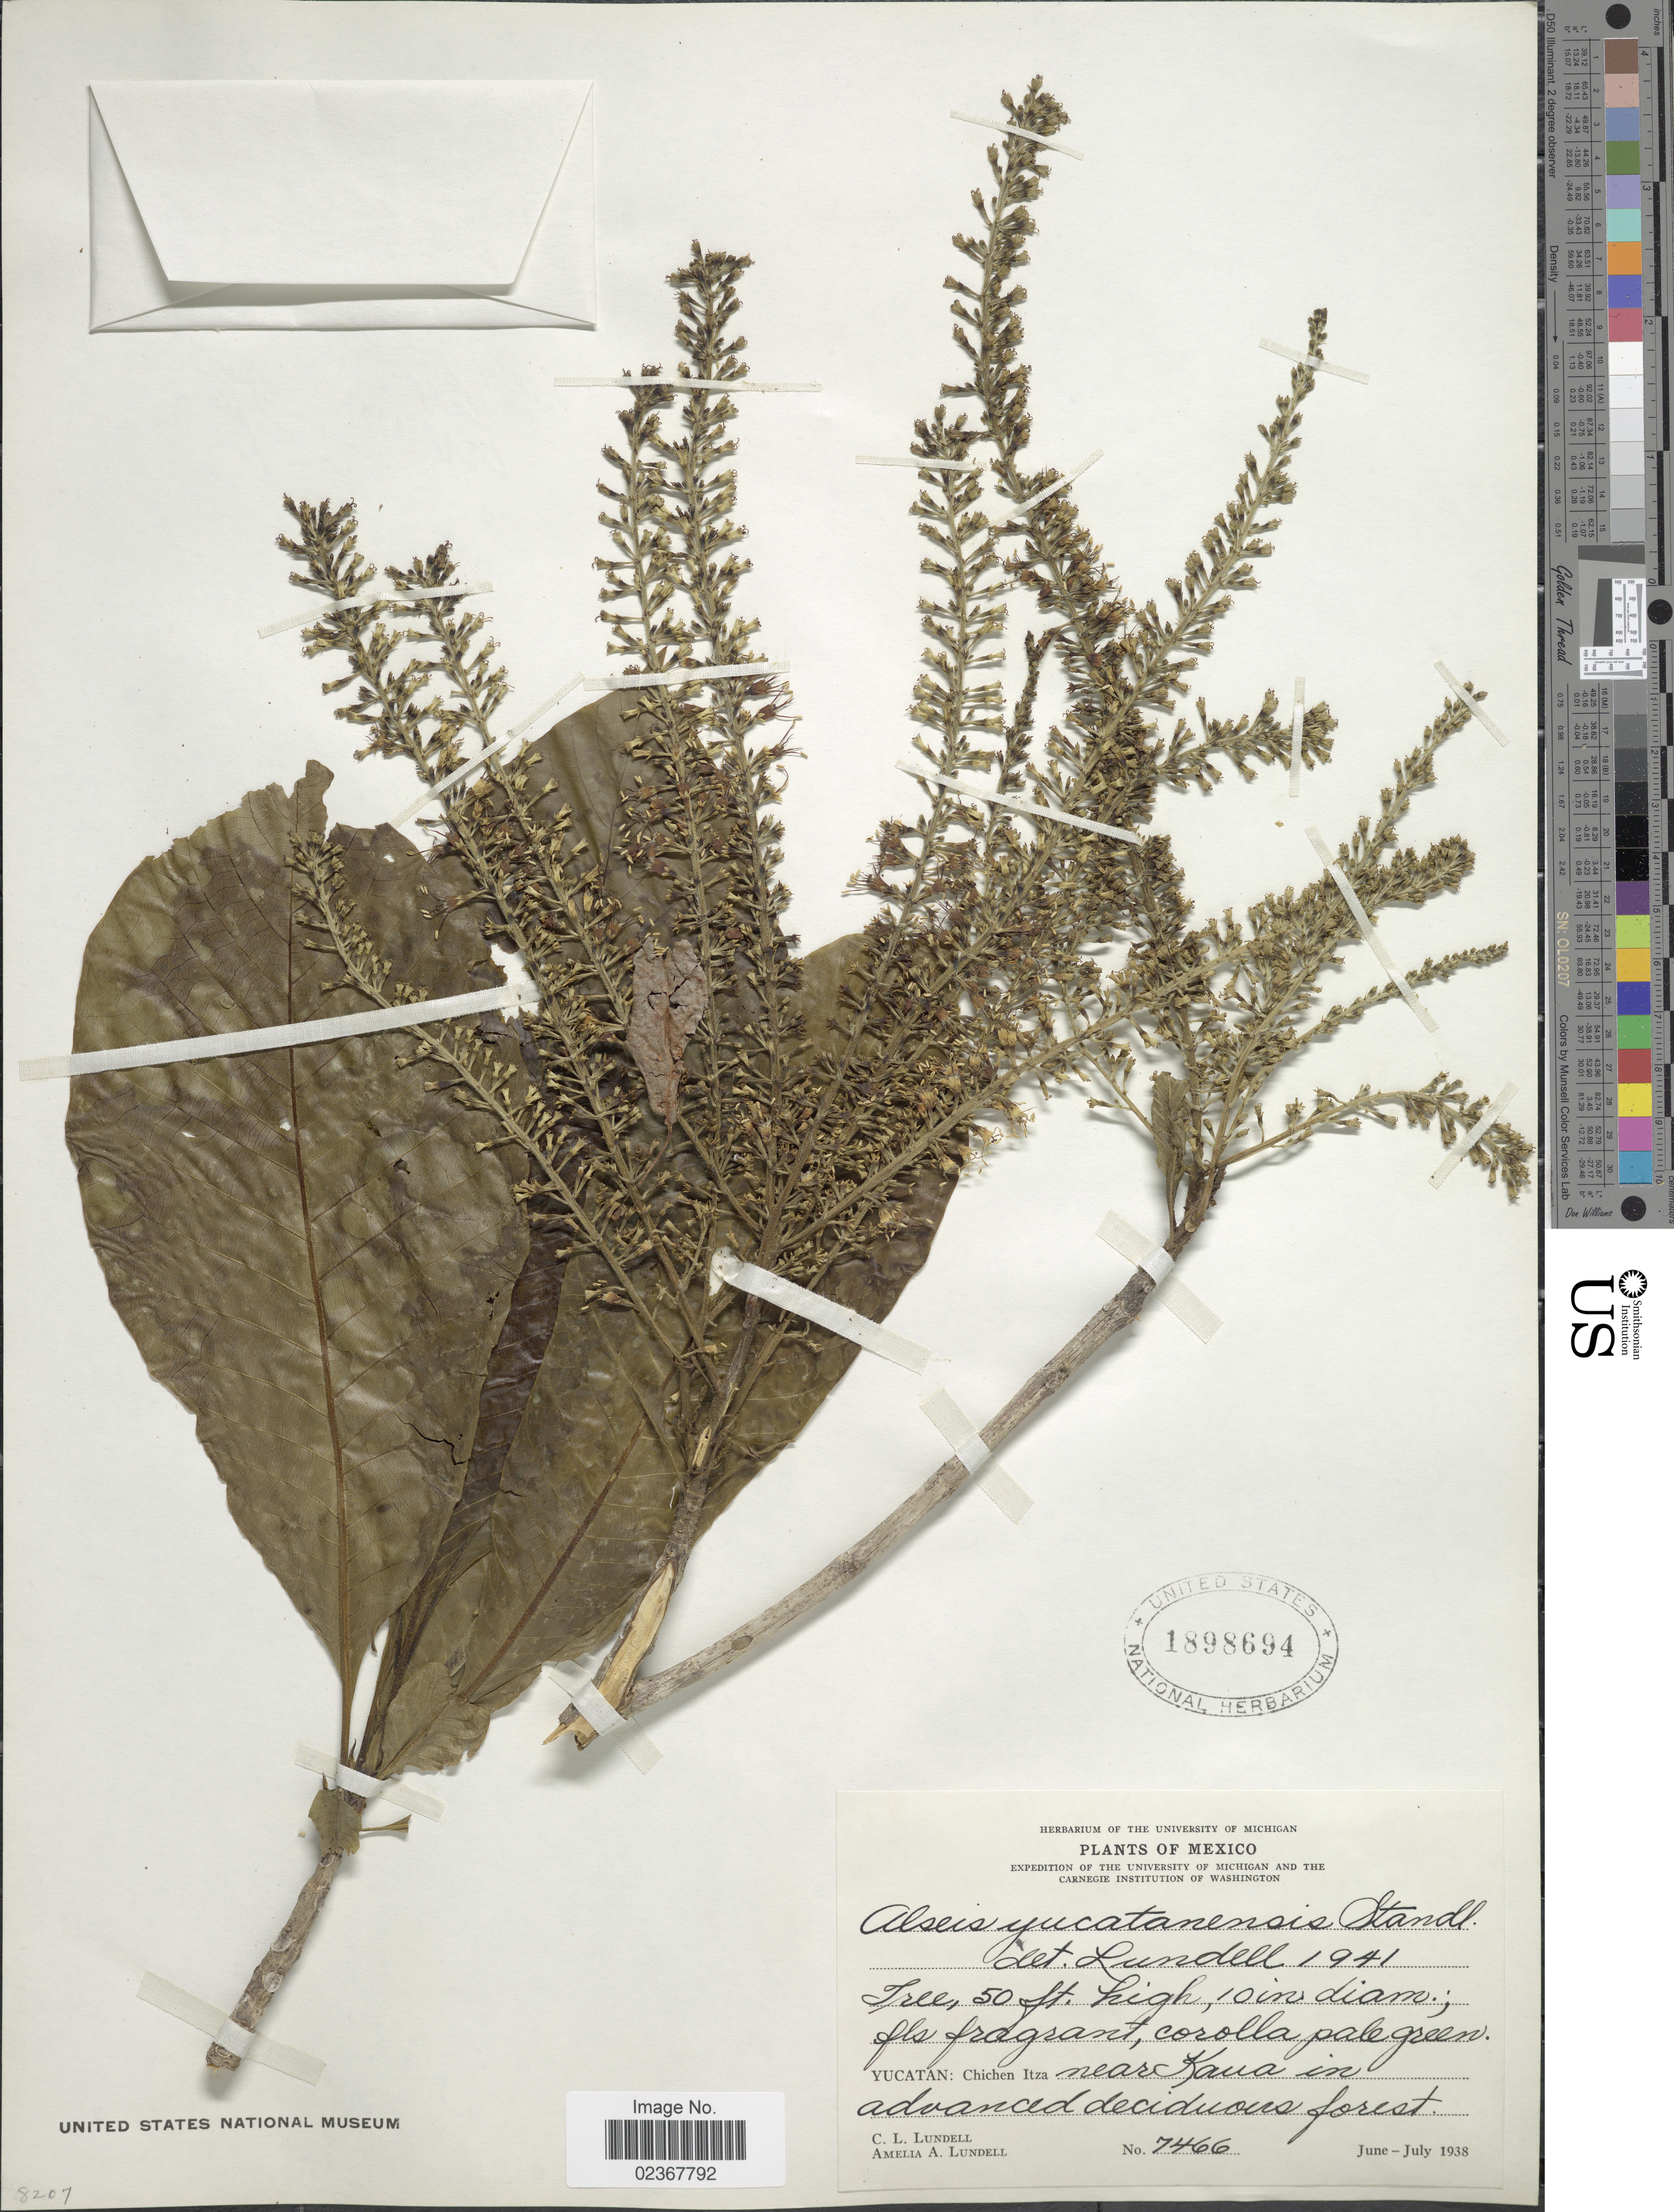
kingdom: Plantae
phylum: Tracheophyta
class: Magnoliopsida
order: Gentianales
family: Rubiaceae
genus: Alseis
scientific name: Alseis yucatanensis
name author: Standl.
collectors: C. L. Lundell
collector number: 7466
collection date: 1938-06/1938-07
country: Mexico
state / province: Yucatán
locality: Chichen Itza near Kana in advanced deciduous forest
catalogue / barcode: US 1898694